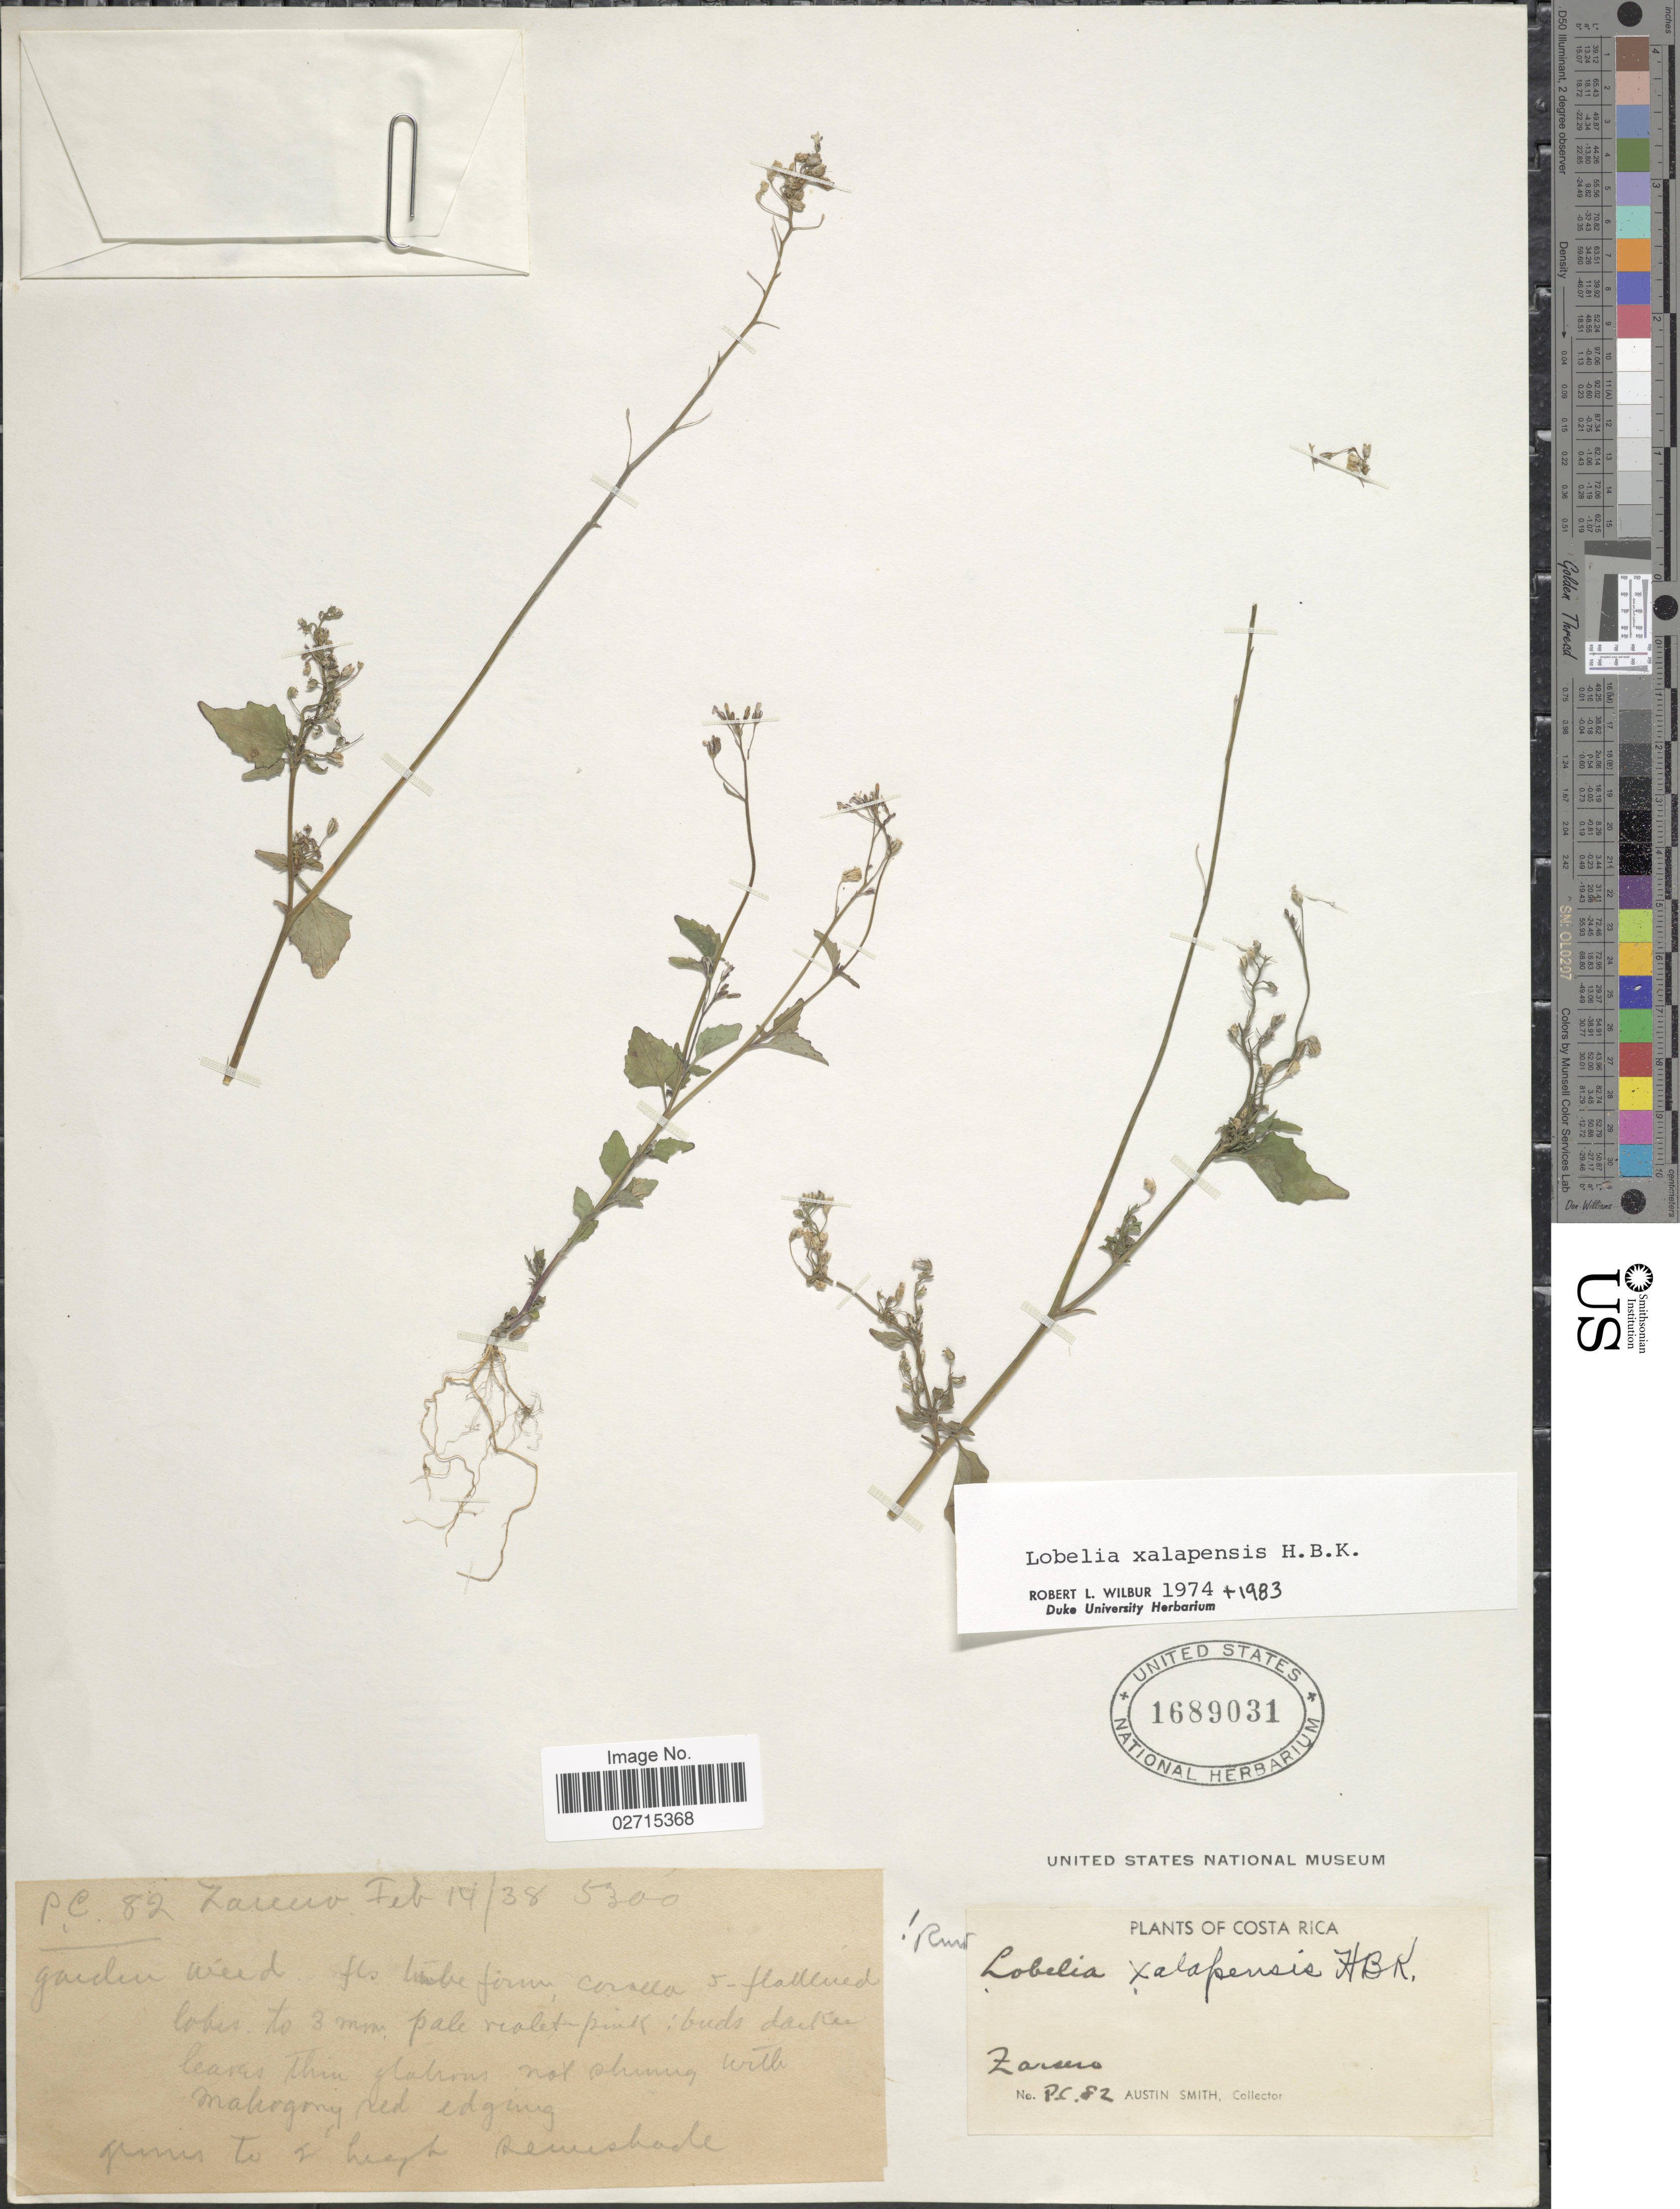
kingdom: Plantae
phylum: Tracheophyta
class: Magnoliopsida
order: Asterales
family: Campanulaceae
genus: Lobelia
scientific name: Lobelia xalapensis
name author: Kunth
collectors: Aust P. Smith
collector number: P.C. 82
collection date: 1938-02-14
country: Costa Rica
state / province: Alajuela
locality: Zarcero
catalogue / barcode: US 1689031